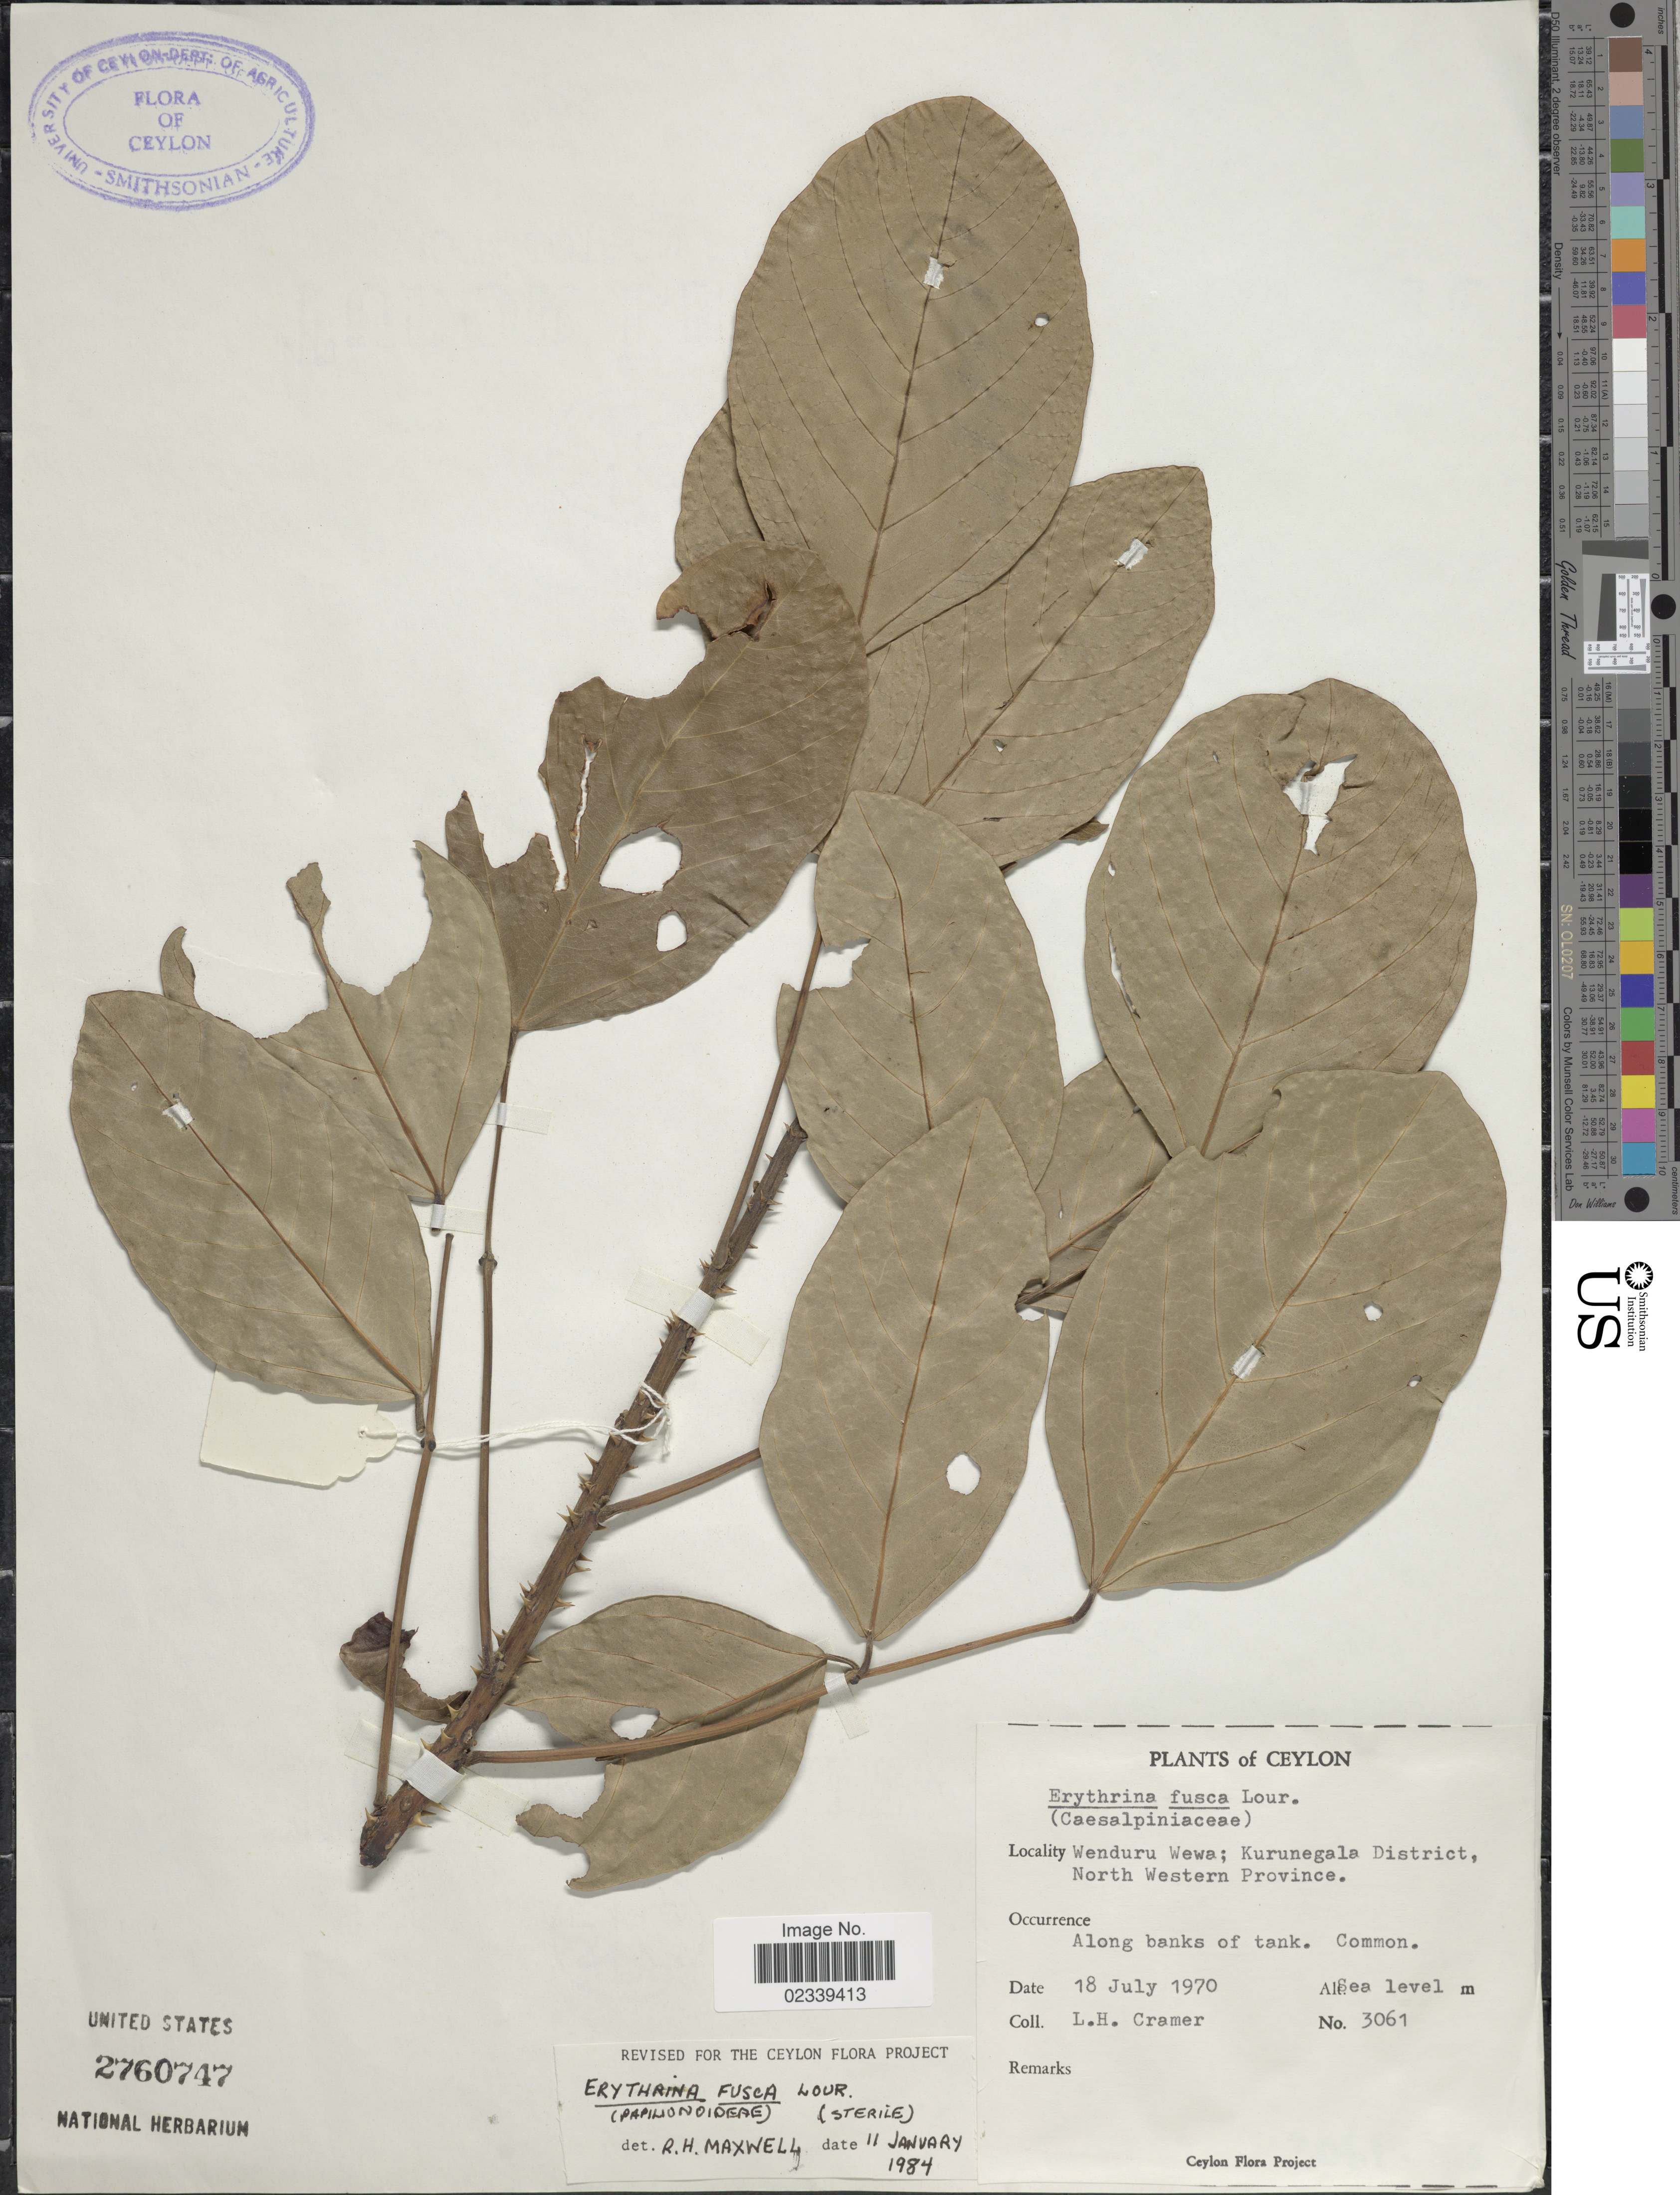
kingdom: Plantae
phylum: Tracheophyta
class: Magnoliopsida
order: Fabales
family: Fabaceae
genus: Erythrina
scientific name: Erythrina fusca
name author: Lour.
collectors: L. H. Cramer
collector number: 3061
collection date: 1970-07-18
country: Sri Lanka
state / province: North Western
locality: Ceylon, Wenduru Wewa; Kurunegala District.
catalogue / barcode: US 2760747